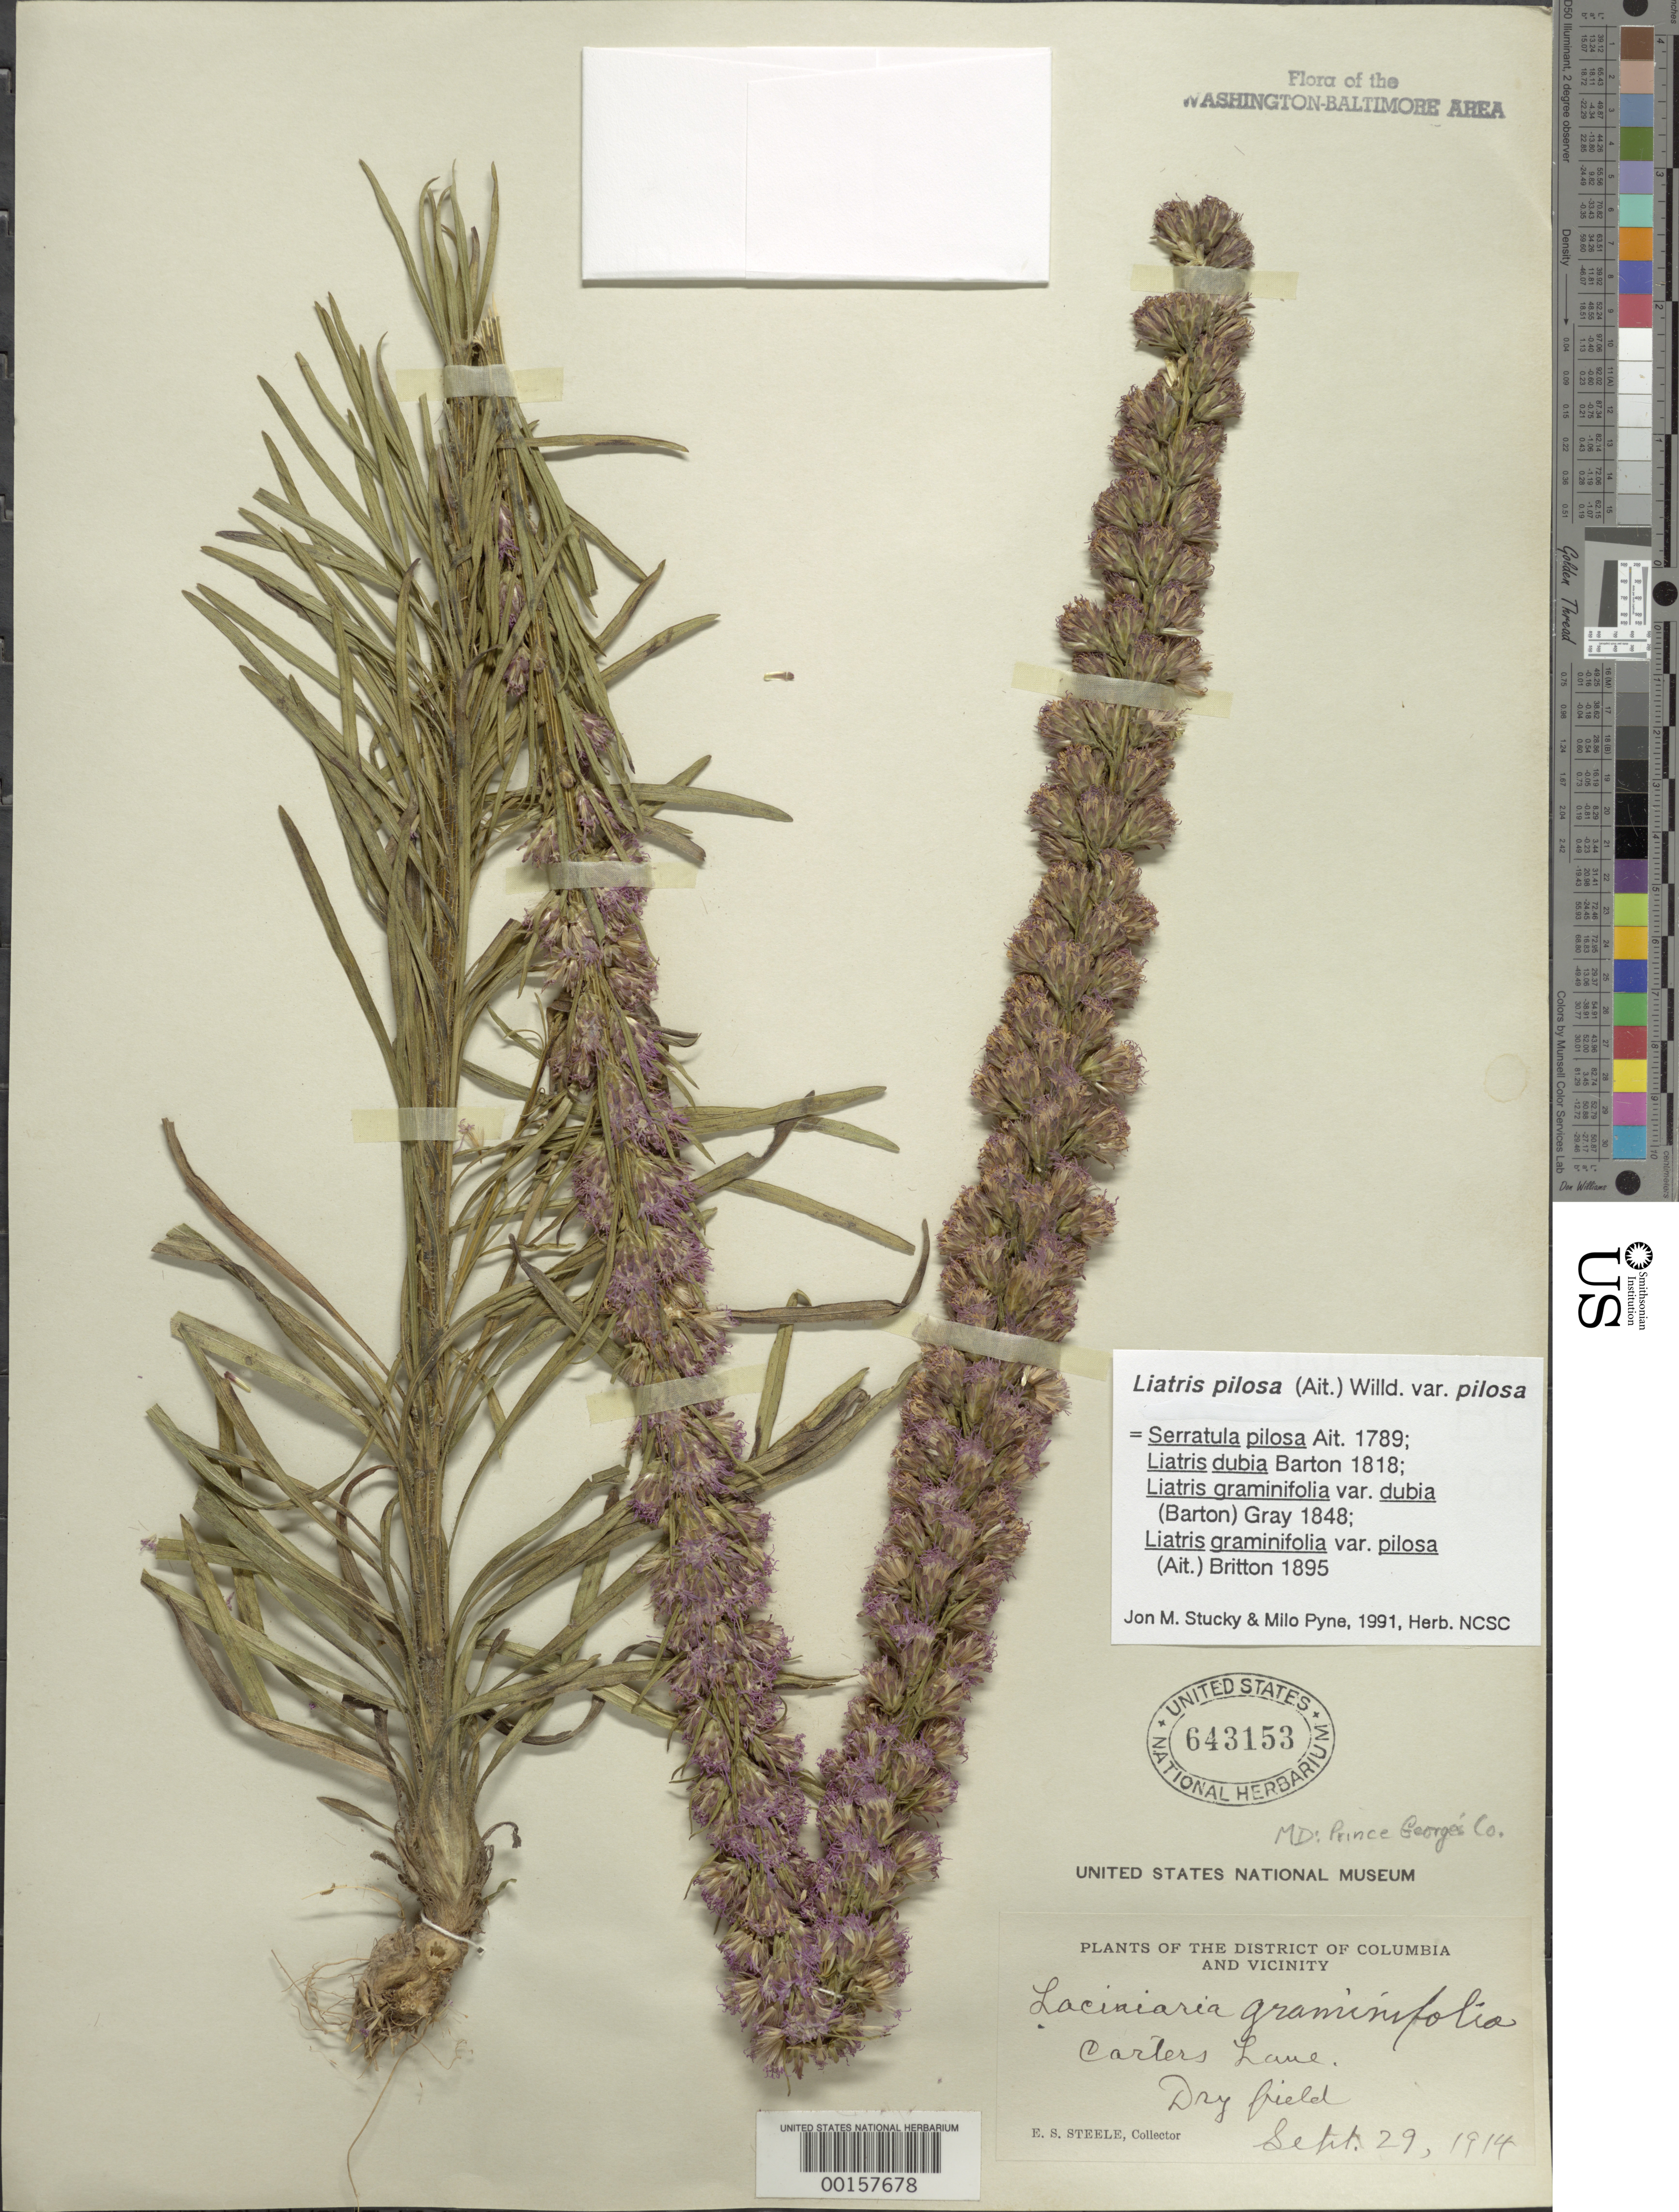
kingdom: Plantae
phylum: Tracheophyta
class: Magnoliopsida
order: Asterales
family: Asteraceae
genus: Liatris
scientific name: Liatris pilosa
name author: (Aiton) Willd.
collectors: E. Steele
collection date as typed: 29 Sep 1914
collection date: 1914-09-29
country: United States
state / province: Maryland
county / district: Howard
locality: Carters Lane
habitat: Dry field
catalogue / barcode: US 643153